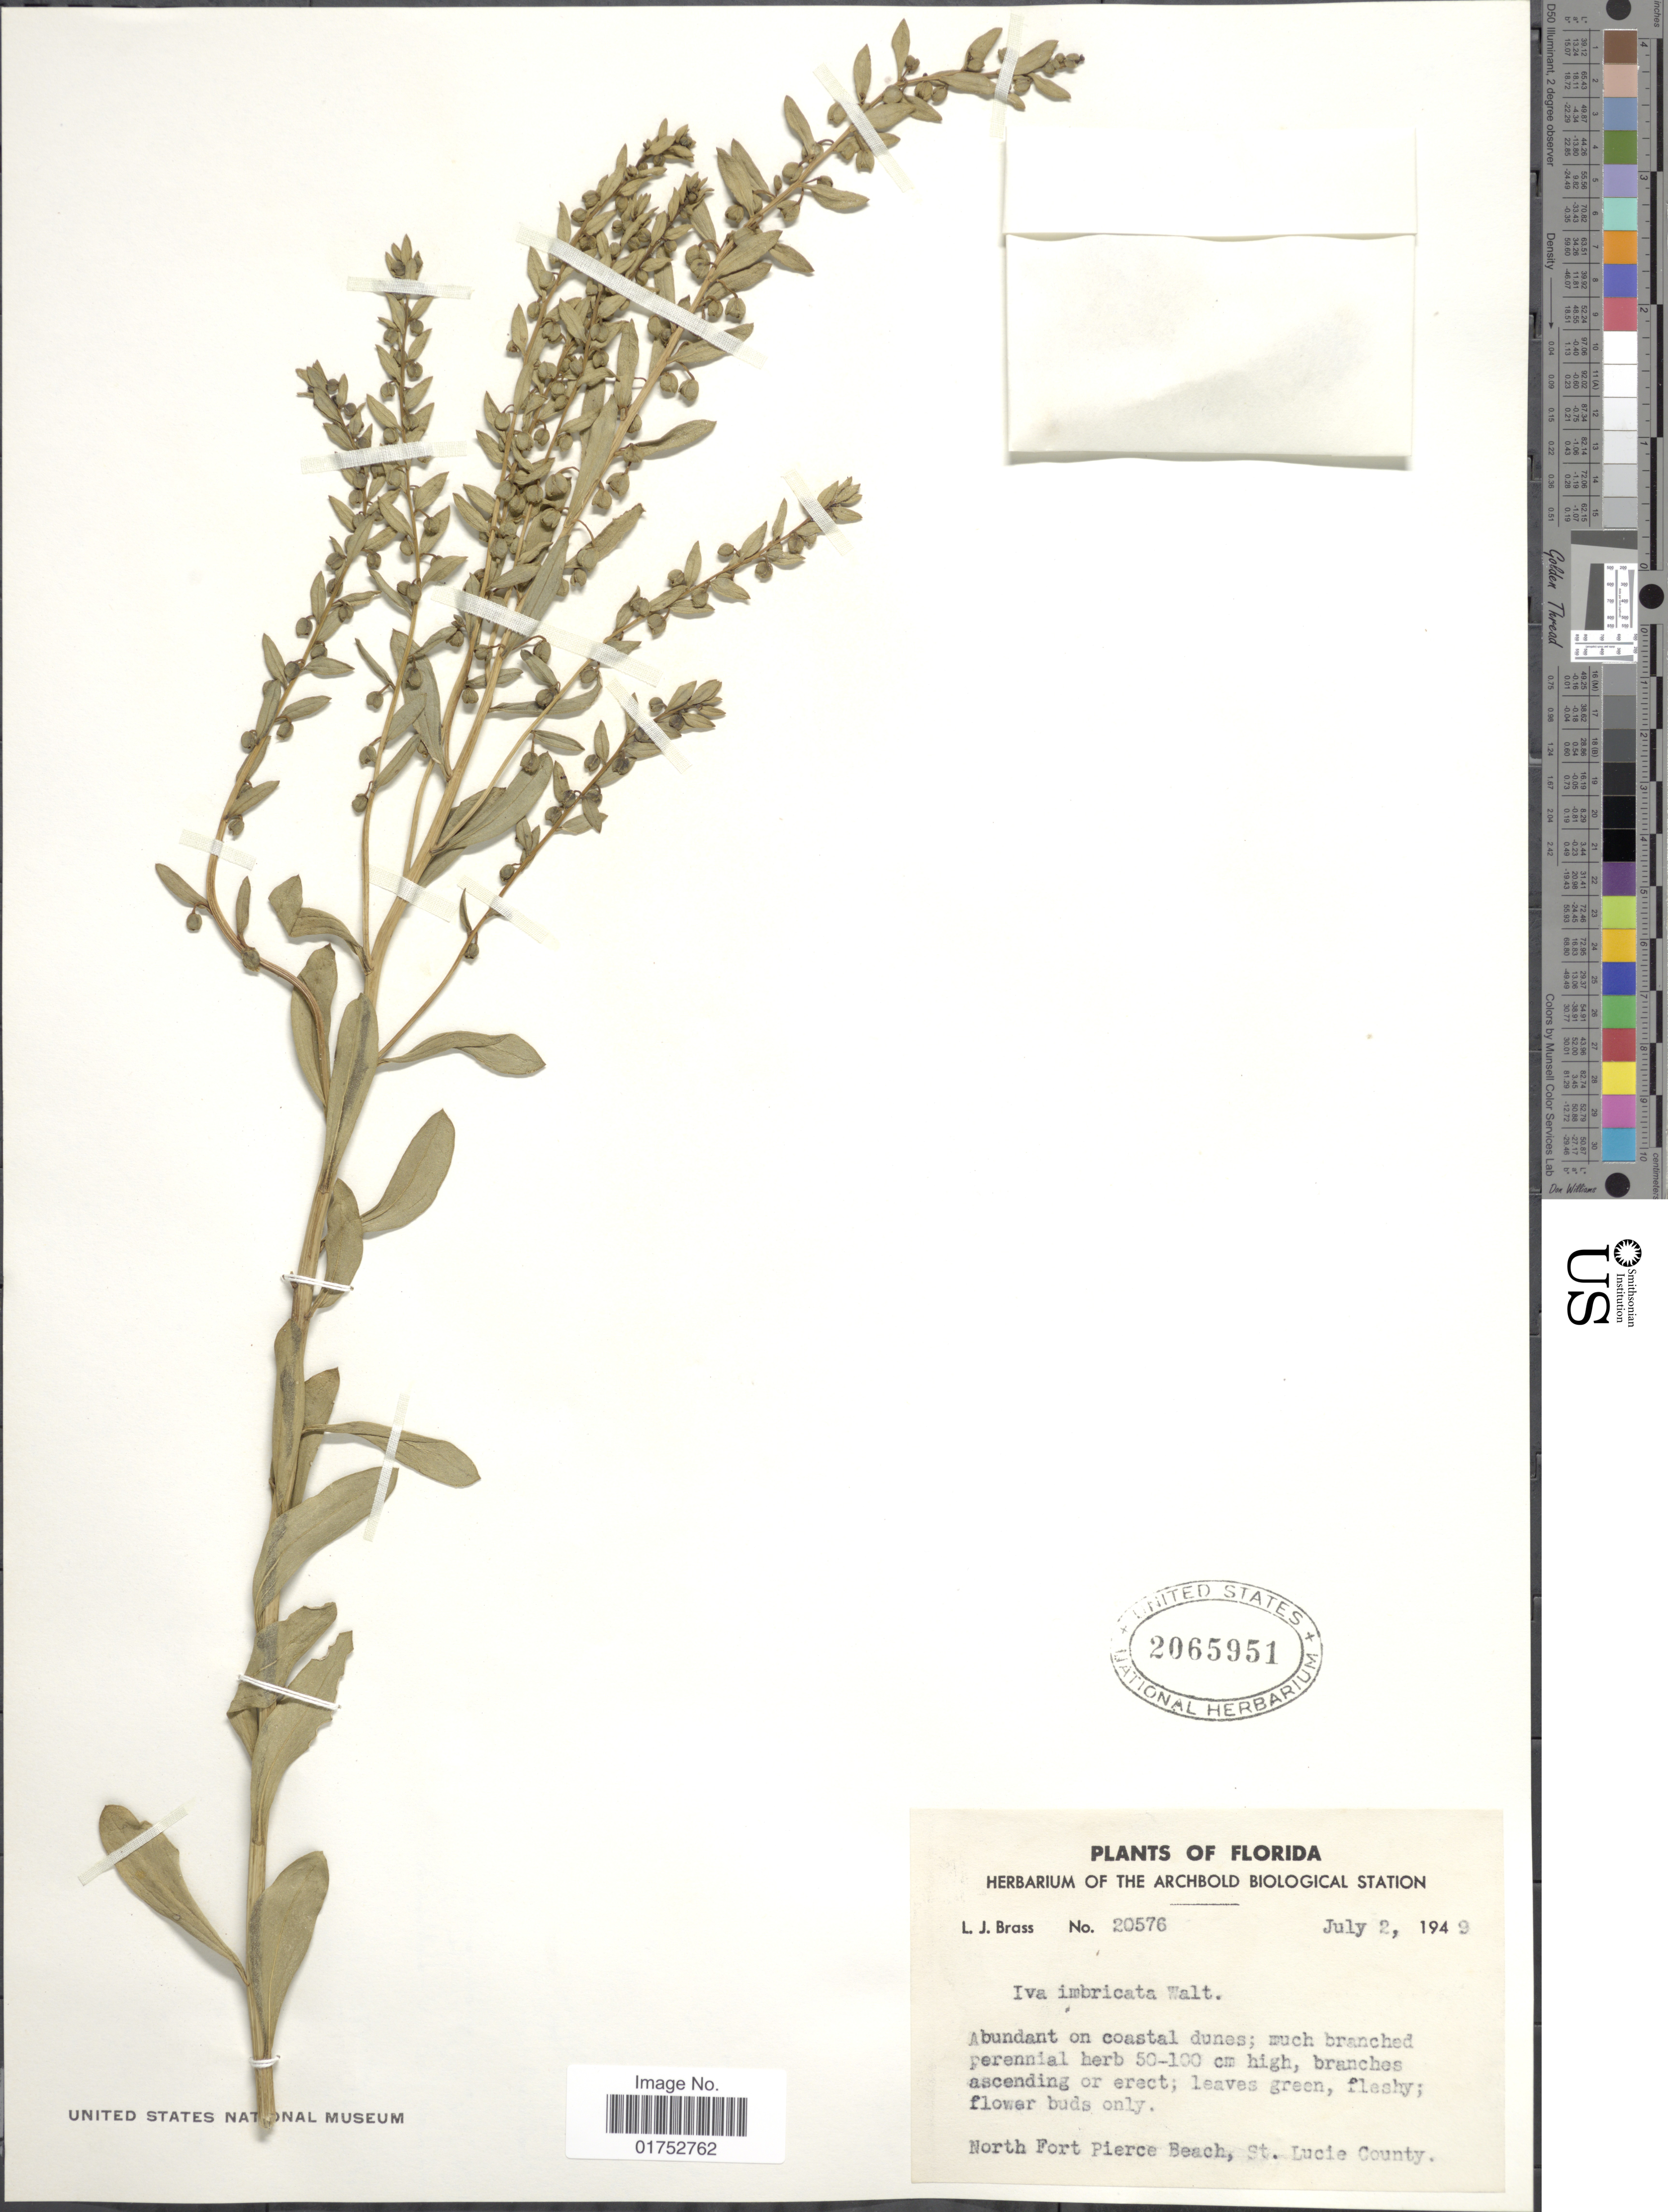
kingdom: Plantae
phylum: Tracheophyta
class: Magnoliopsida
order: Asterales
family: Asteraceae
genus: Iva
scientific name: Iva imbricata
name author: Walter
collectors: L. J. Brass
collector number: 20576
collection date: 1949-07-02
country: United States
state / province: Florida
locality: North Fort Pierce Beach, St. Lucie County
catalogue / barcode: US 2065951